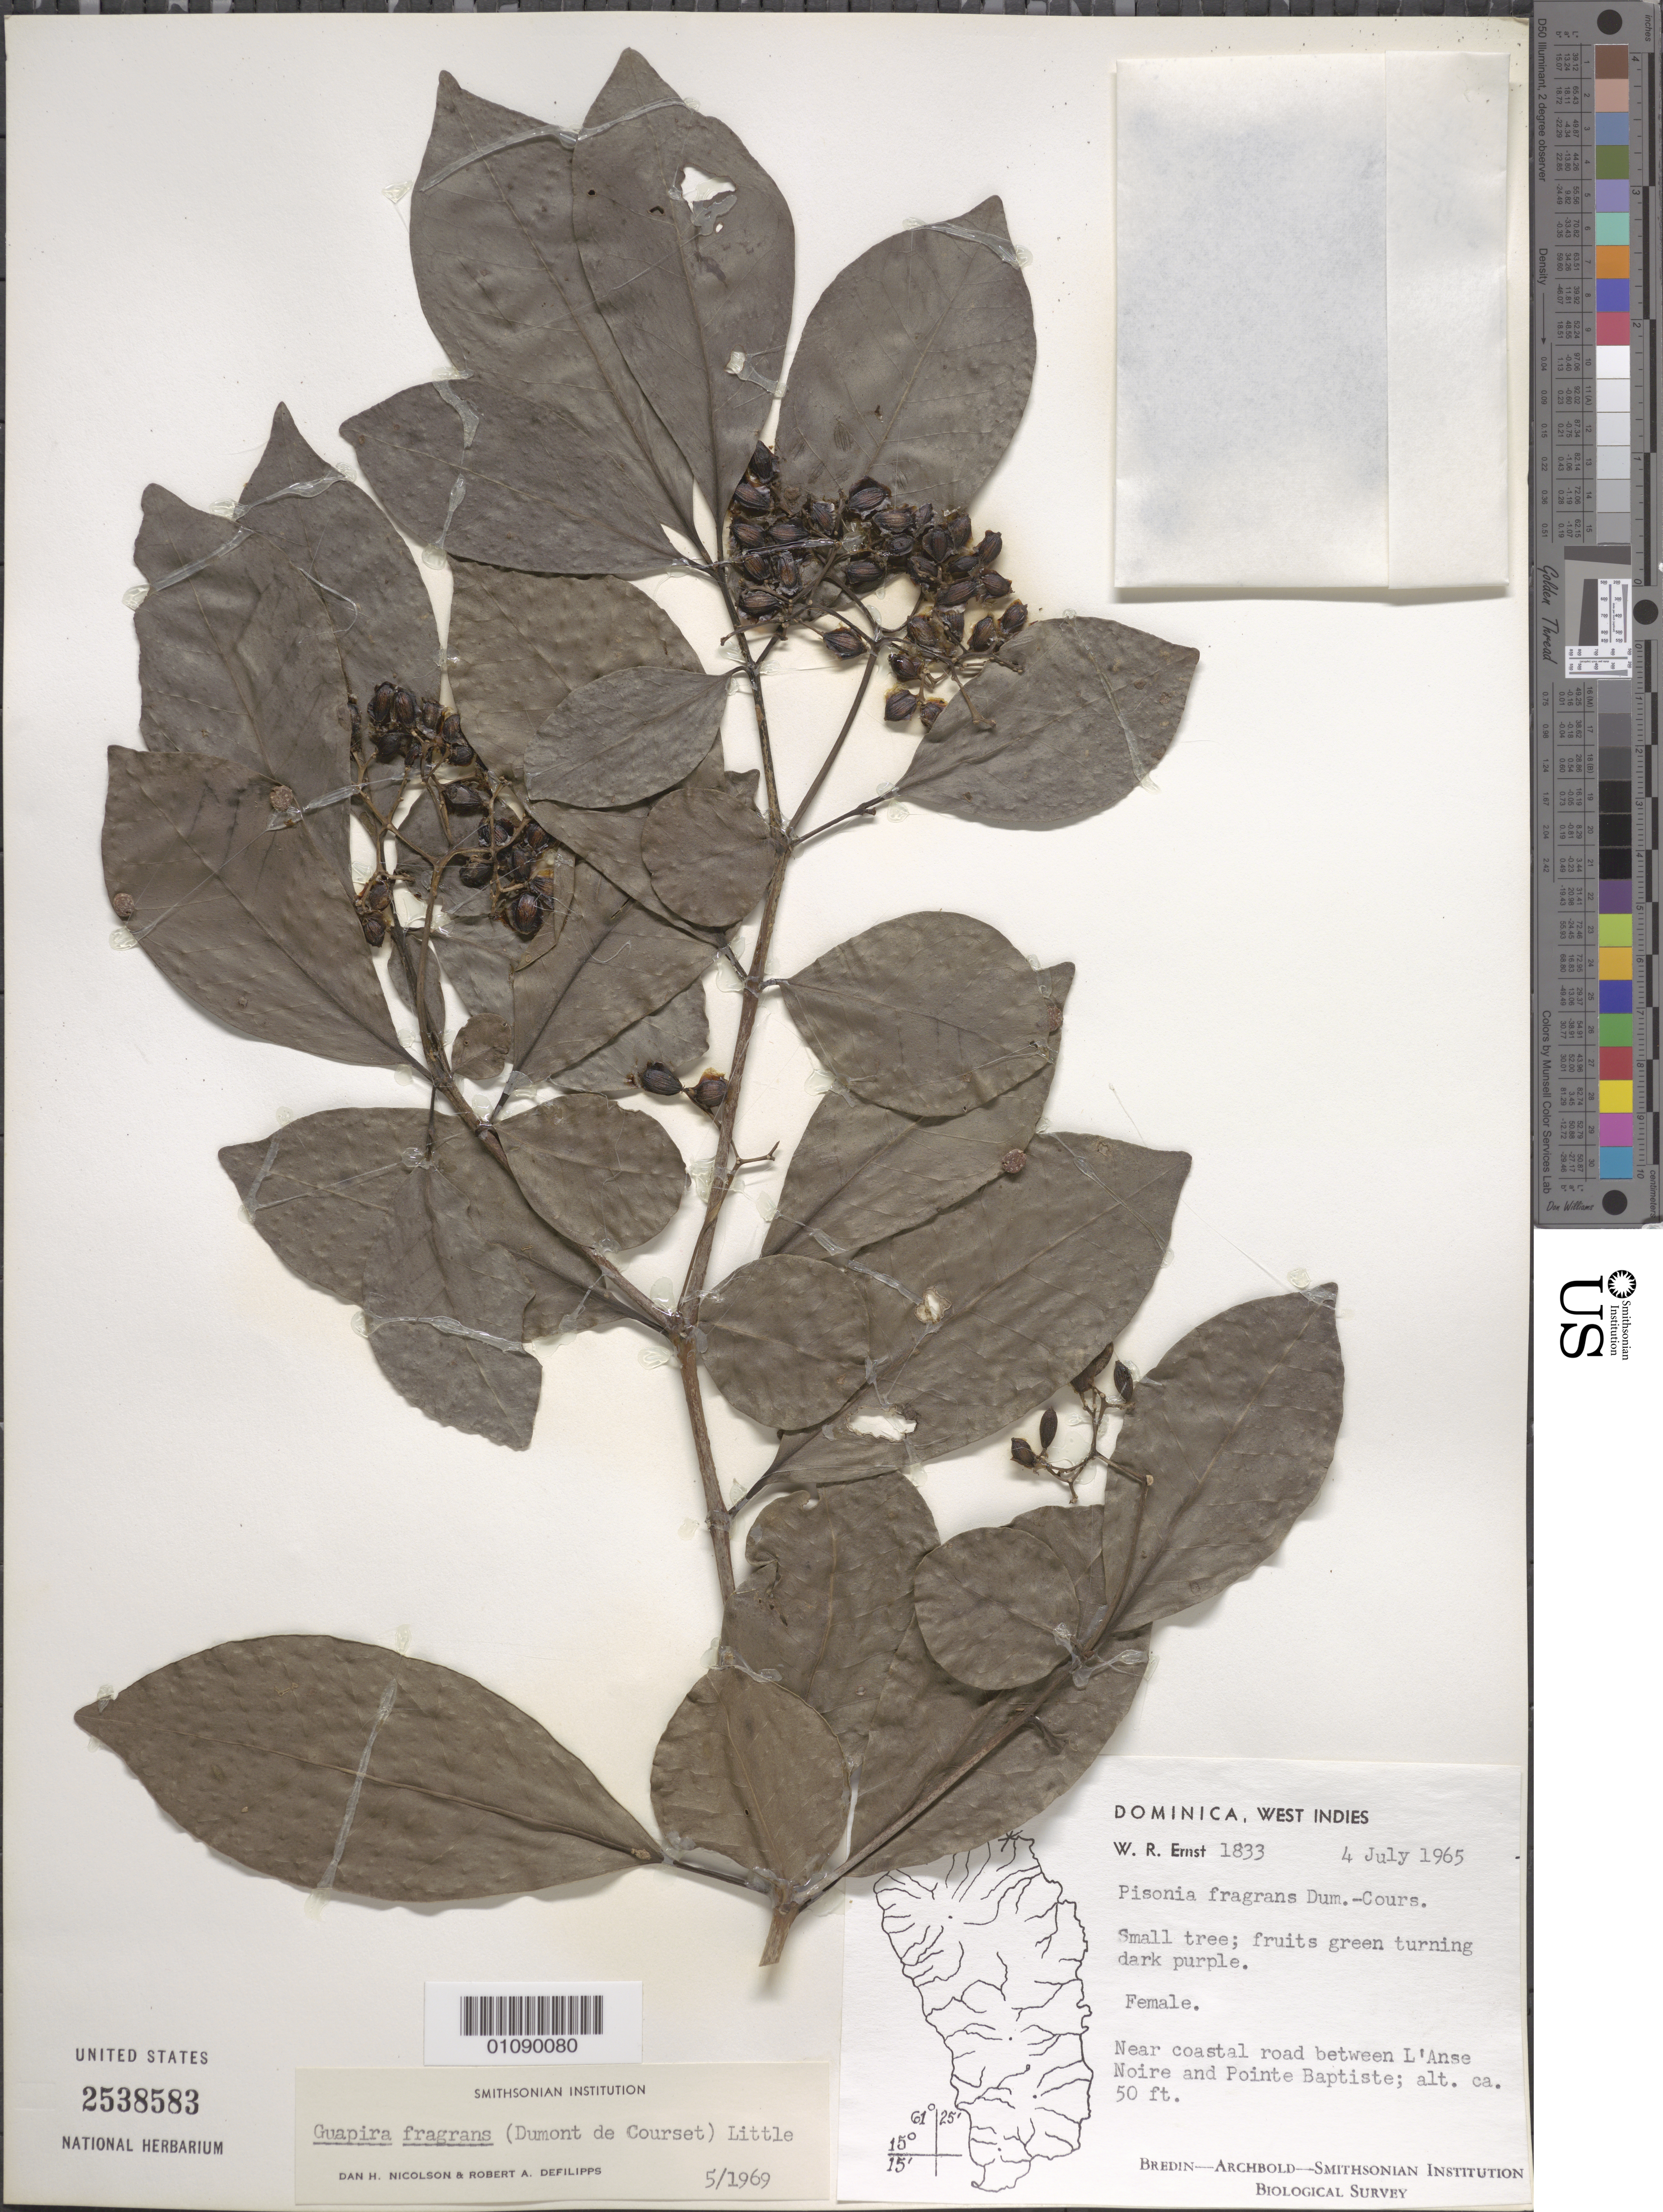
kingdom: Plantae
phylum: Tracheophyta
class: Magnoliopsida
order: Caryophyllales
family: Nyctaginaceae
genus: Guapira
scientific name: Guapira fragrans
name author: (Dum. Cours.) Little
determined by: Strong, Mark T., (BOT), Smithsonian Institution - National Museum of Natural History (UNITED STATES)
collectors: W. R. Ernst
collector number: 1833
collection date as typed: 04 Jul 1965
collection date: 1965-07-04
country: Dominica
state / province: St. Andrew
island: Dominica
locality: Between L'Anse Noire and POinte Baptiste near coastal road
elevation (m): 15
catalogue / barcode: US 2538583